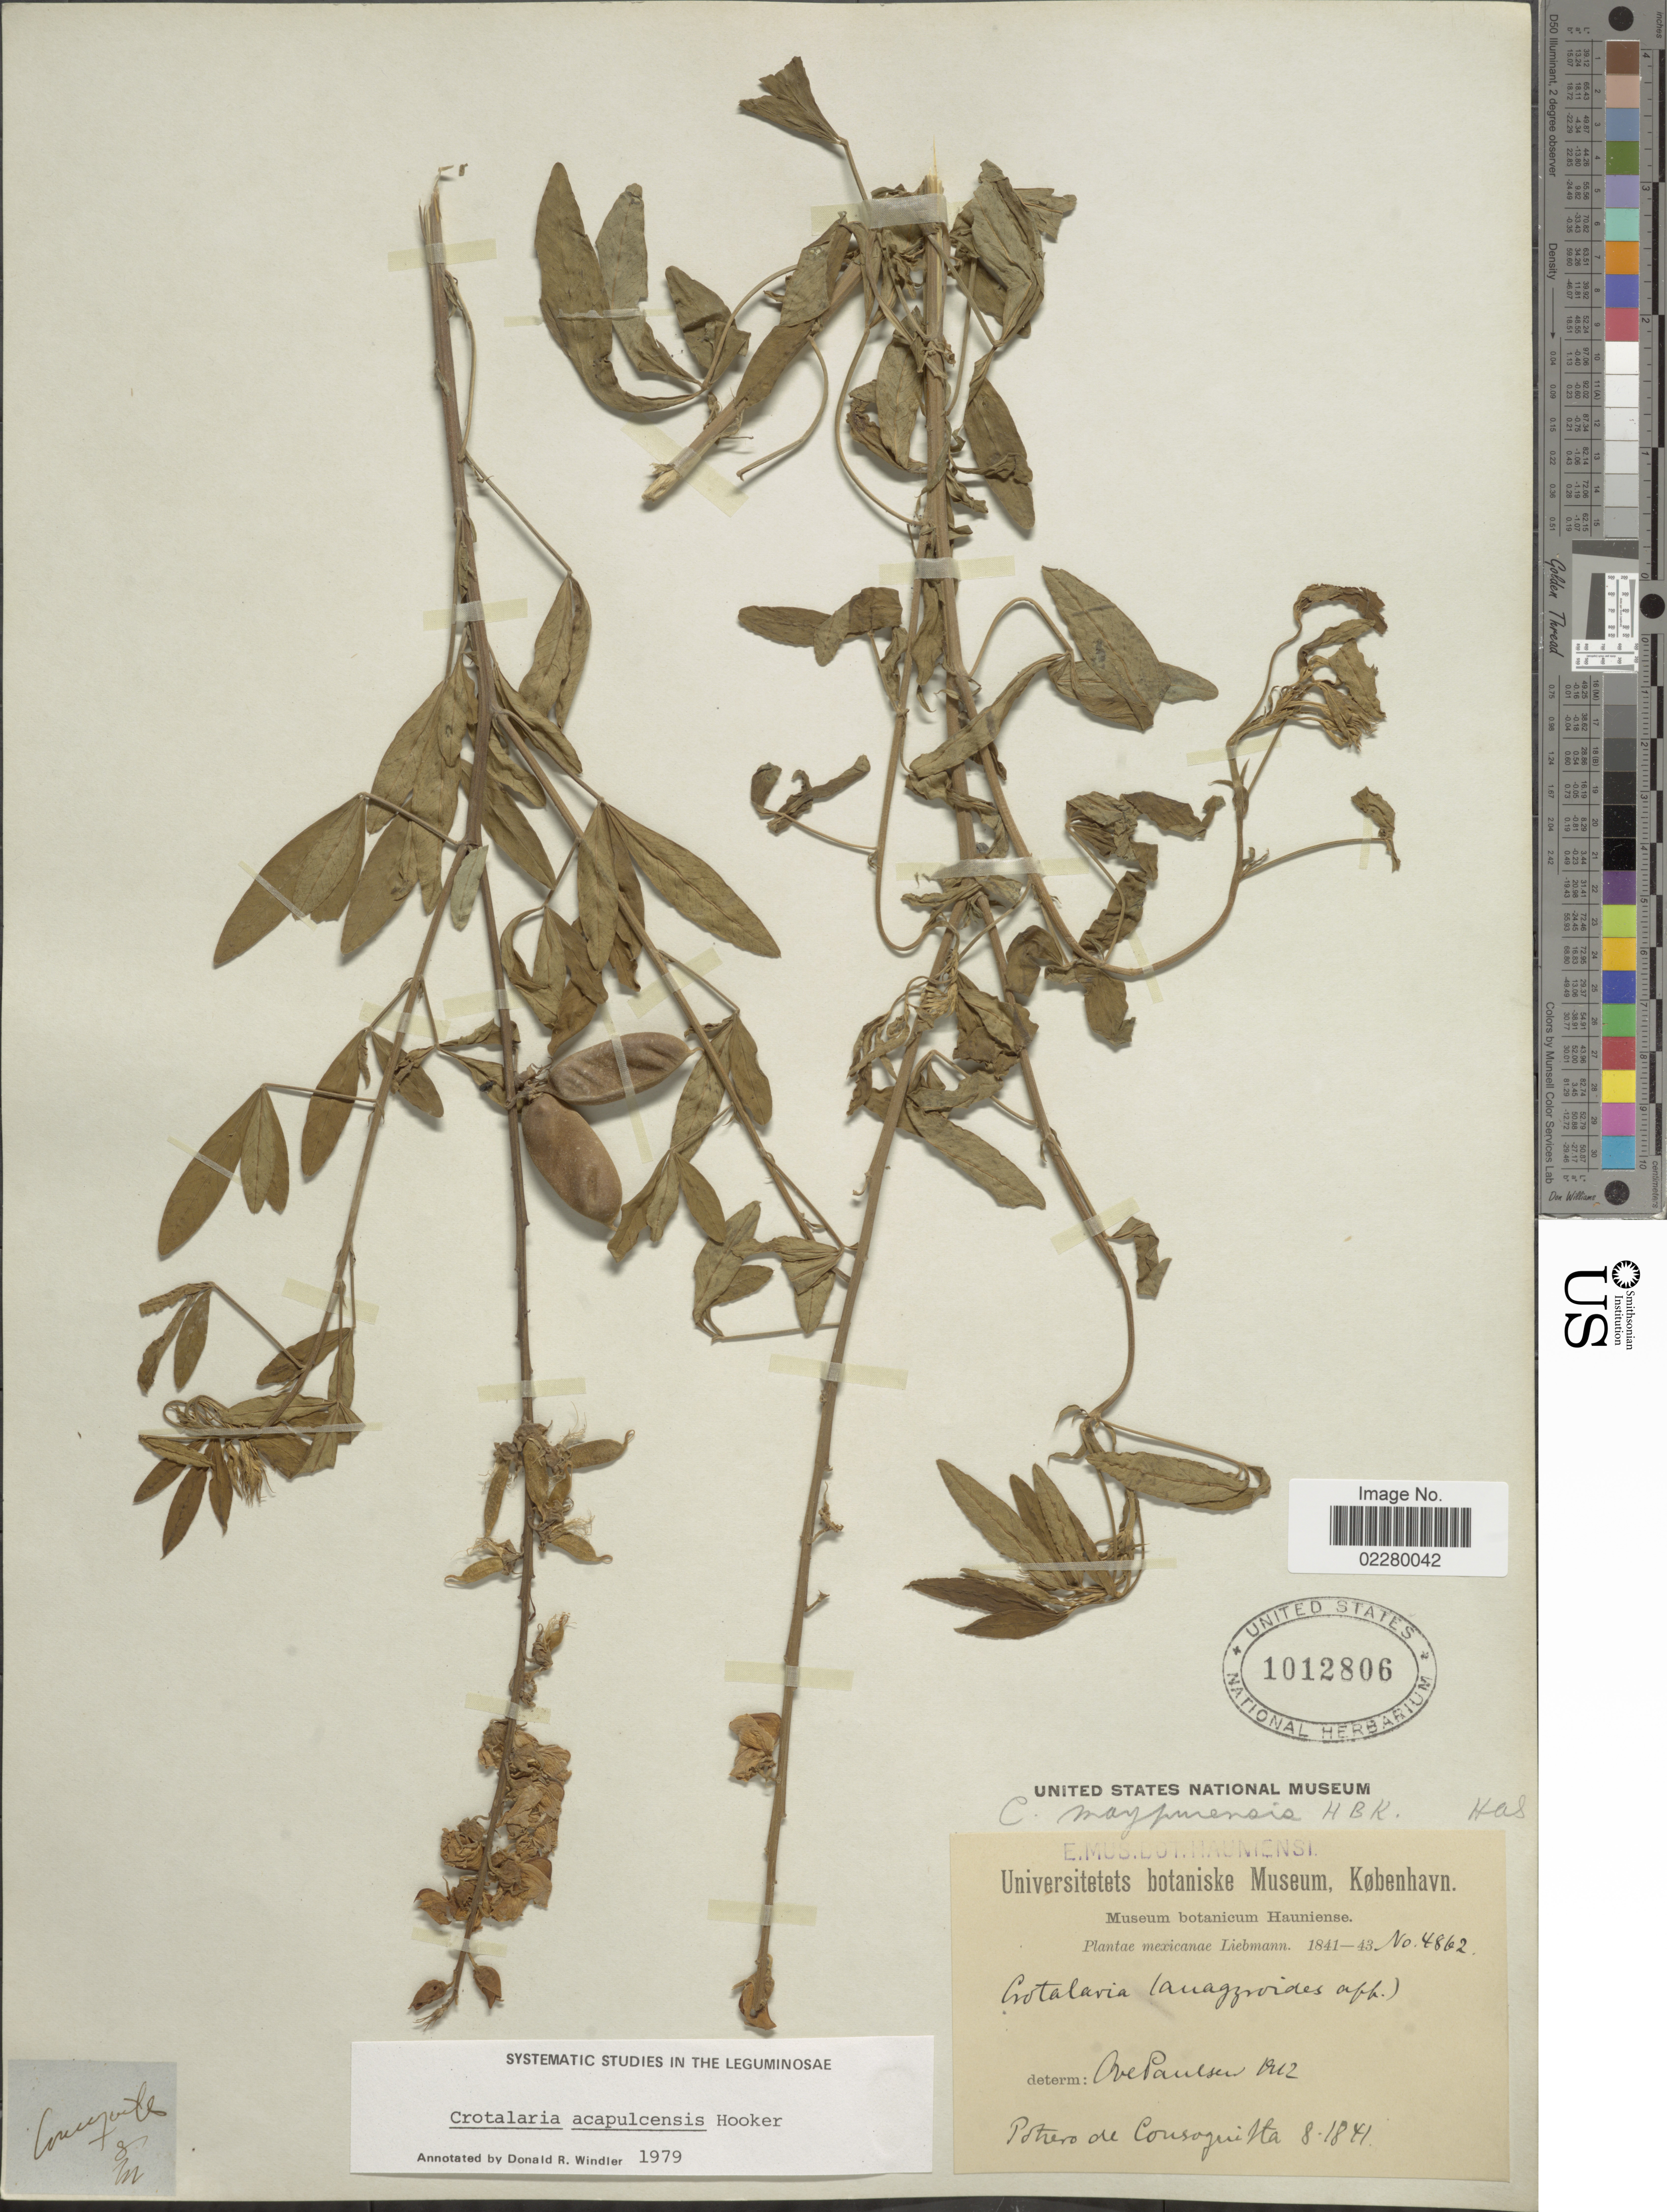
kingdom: Plantae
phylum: Tracheophyta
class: Magnoliopsida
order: Fabales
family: Fabaceae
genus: Crotalaria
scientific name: Crotalaria acapulcensis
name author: Hook. & Arn.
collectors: Liebmann, --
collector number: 4862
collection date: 1841-08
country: Mexico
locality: Potrero de Cousoquista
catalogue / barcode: US 1012806